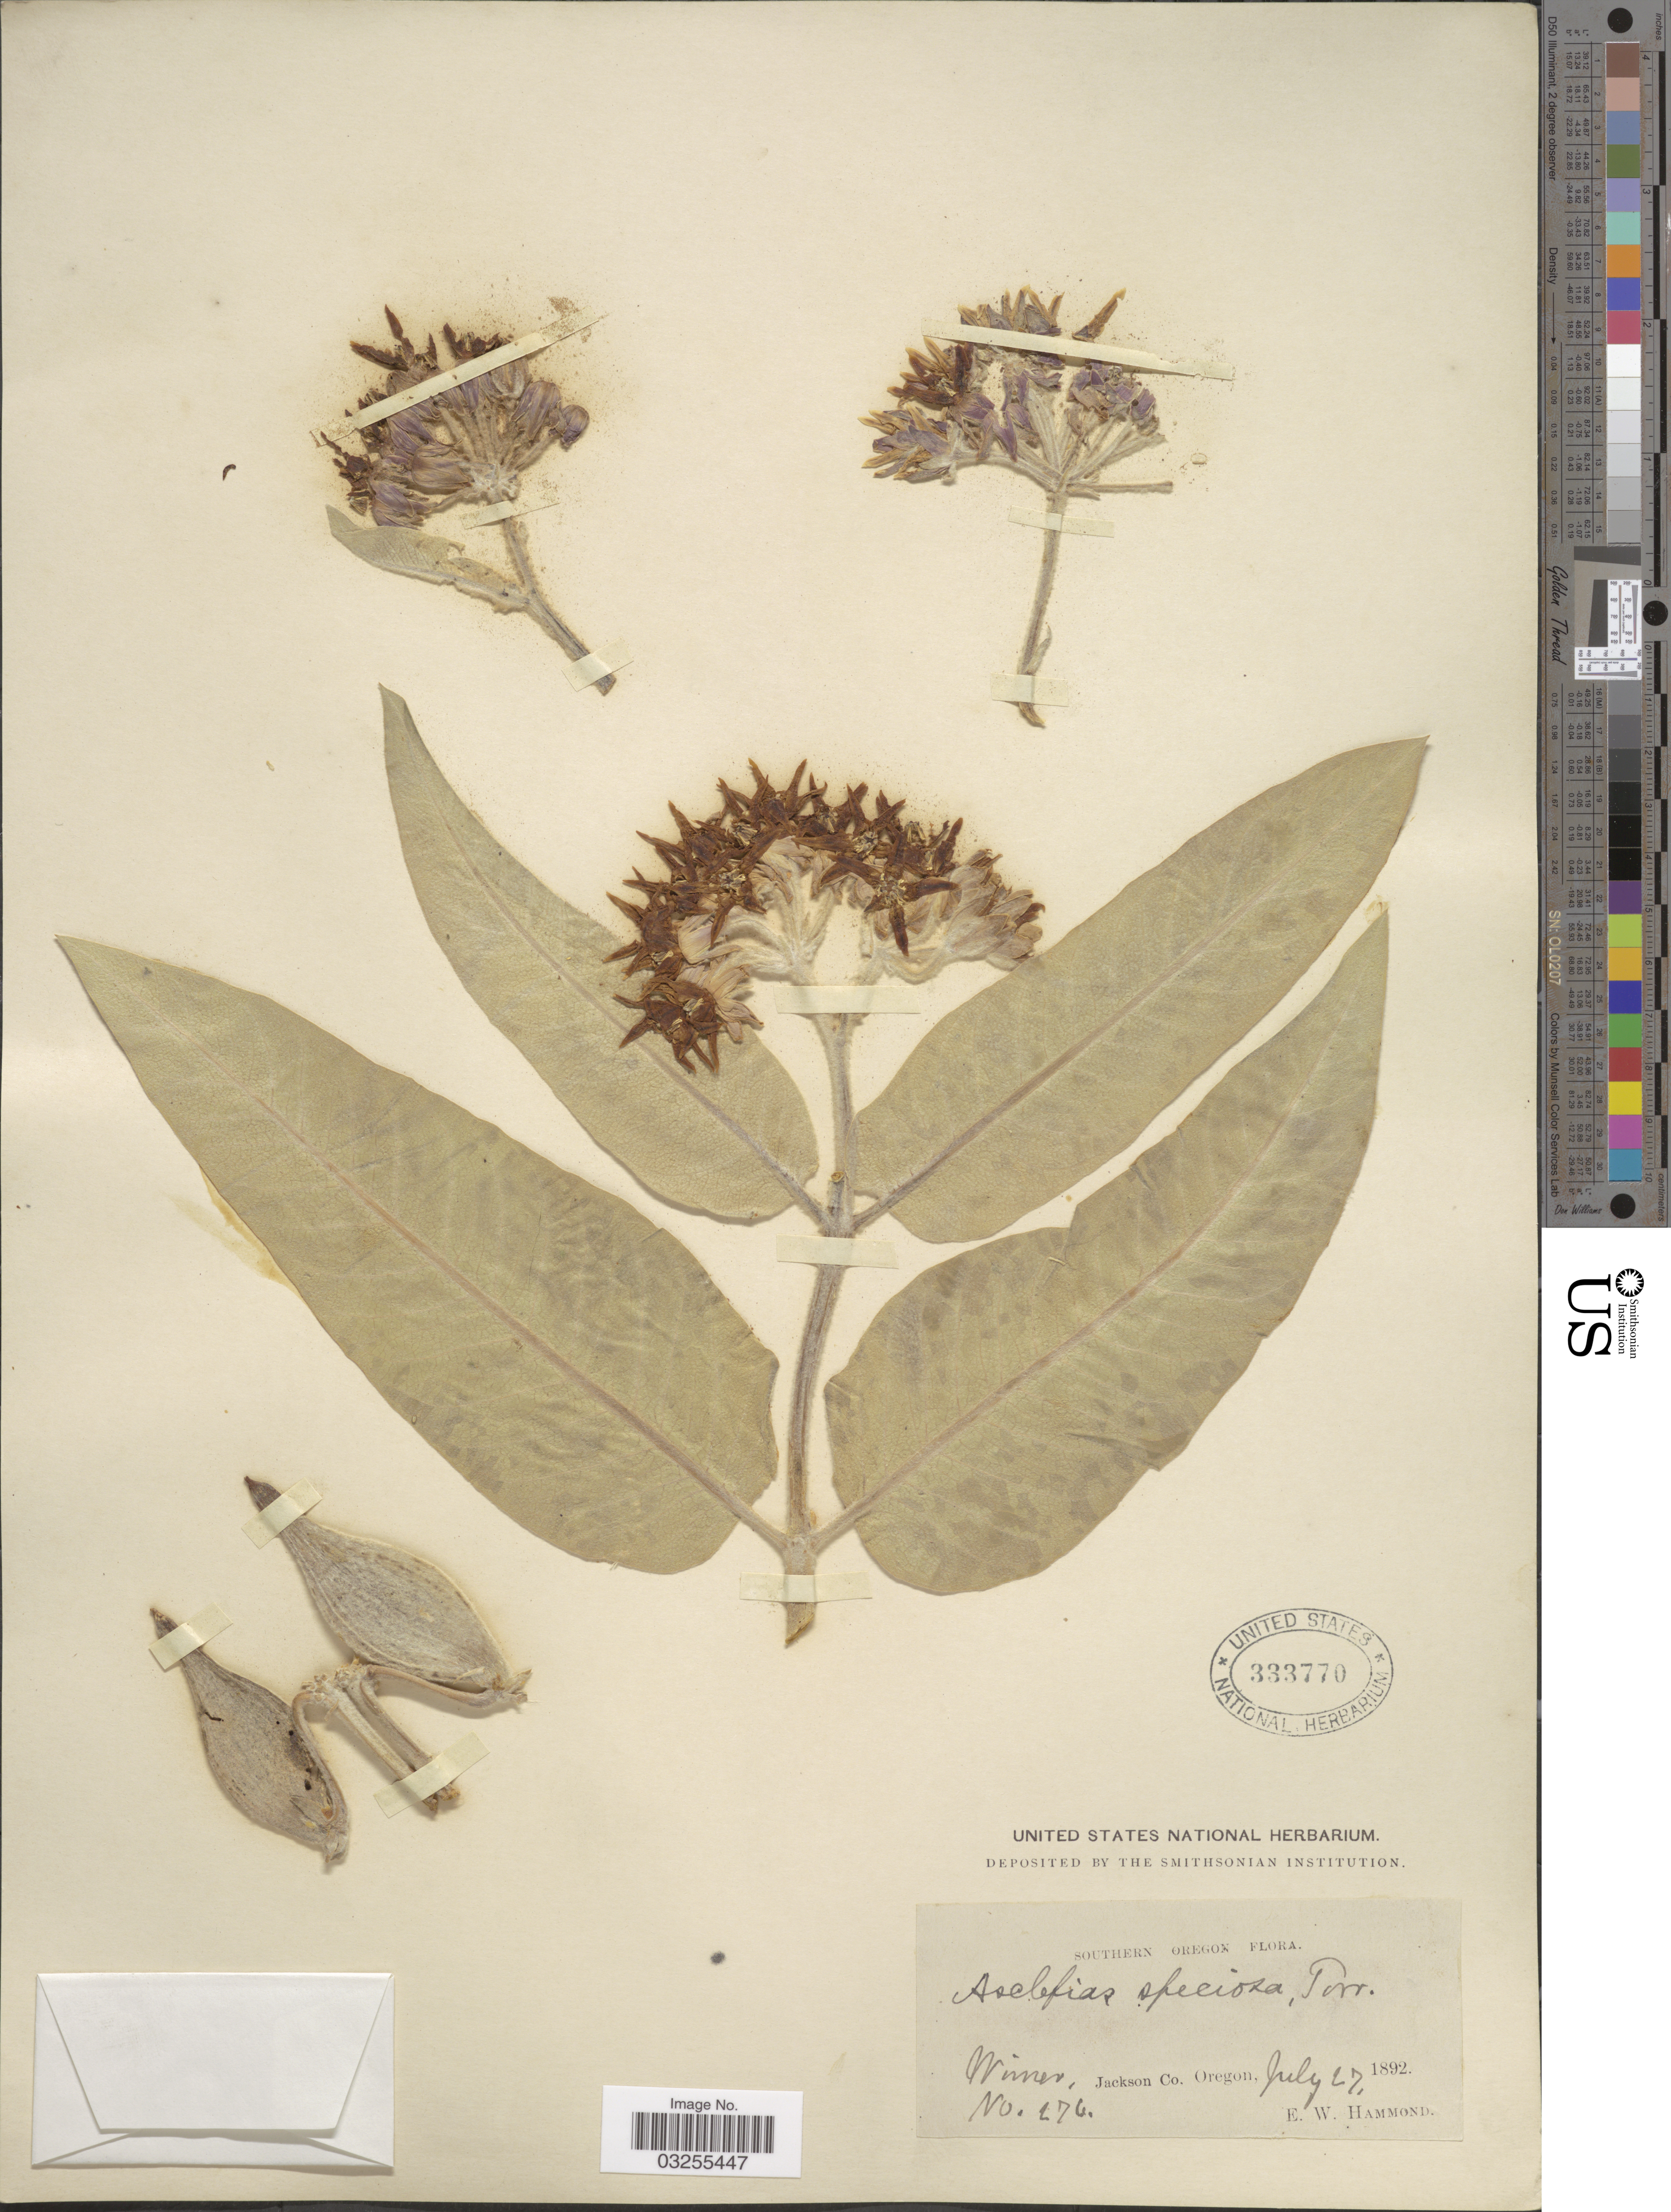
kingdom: Plantae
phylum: Tracheophyta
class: Magnoliopsida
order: Gentianales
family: Apocynaceae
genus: Asclepias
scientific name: Asclepias speciosa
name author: Torr.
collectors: E. Hammond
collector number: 276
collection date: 1892-07-27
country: United States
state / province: Oregon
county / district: Jackson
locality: Southern Oregon, Wimer, Jackson Co.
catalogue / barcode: US 333770